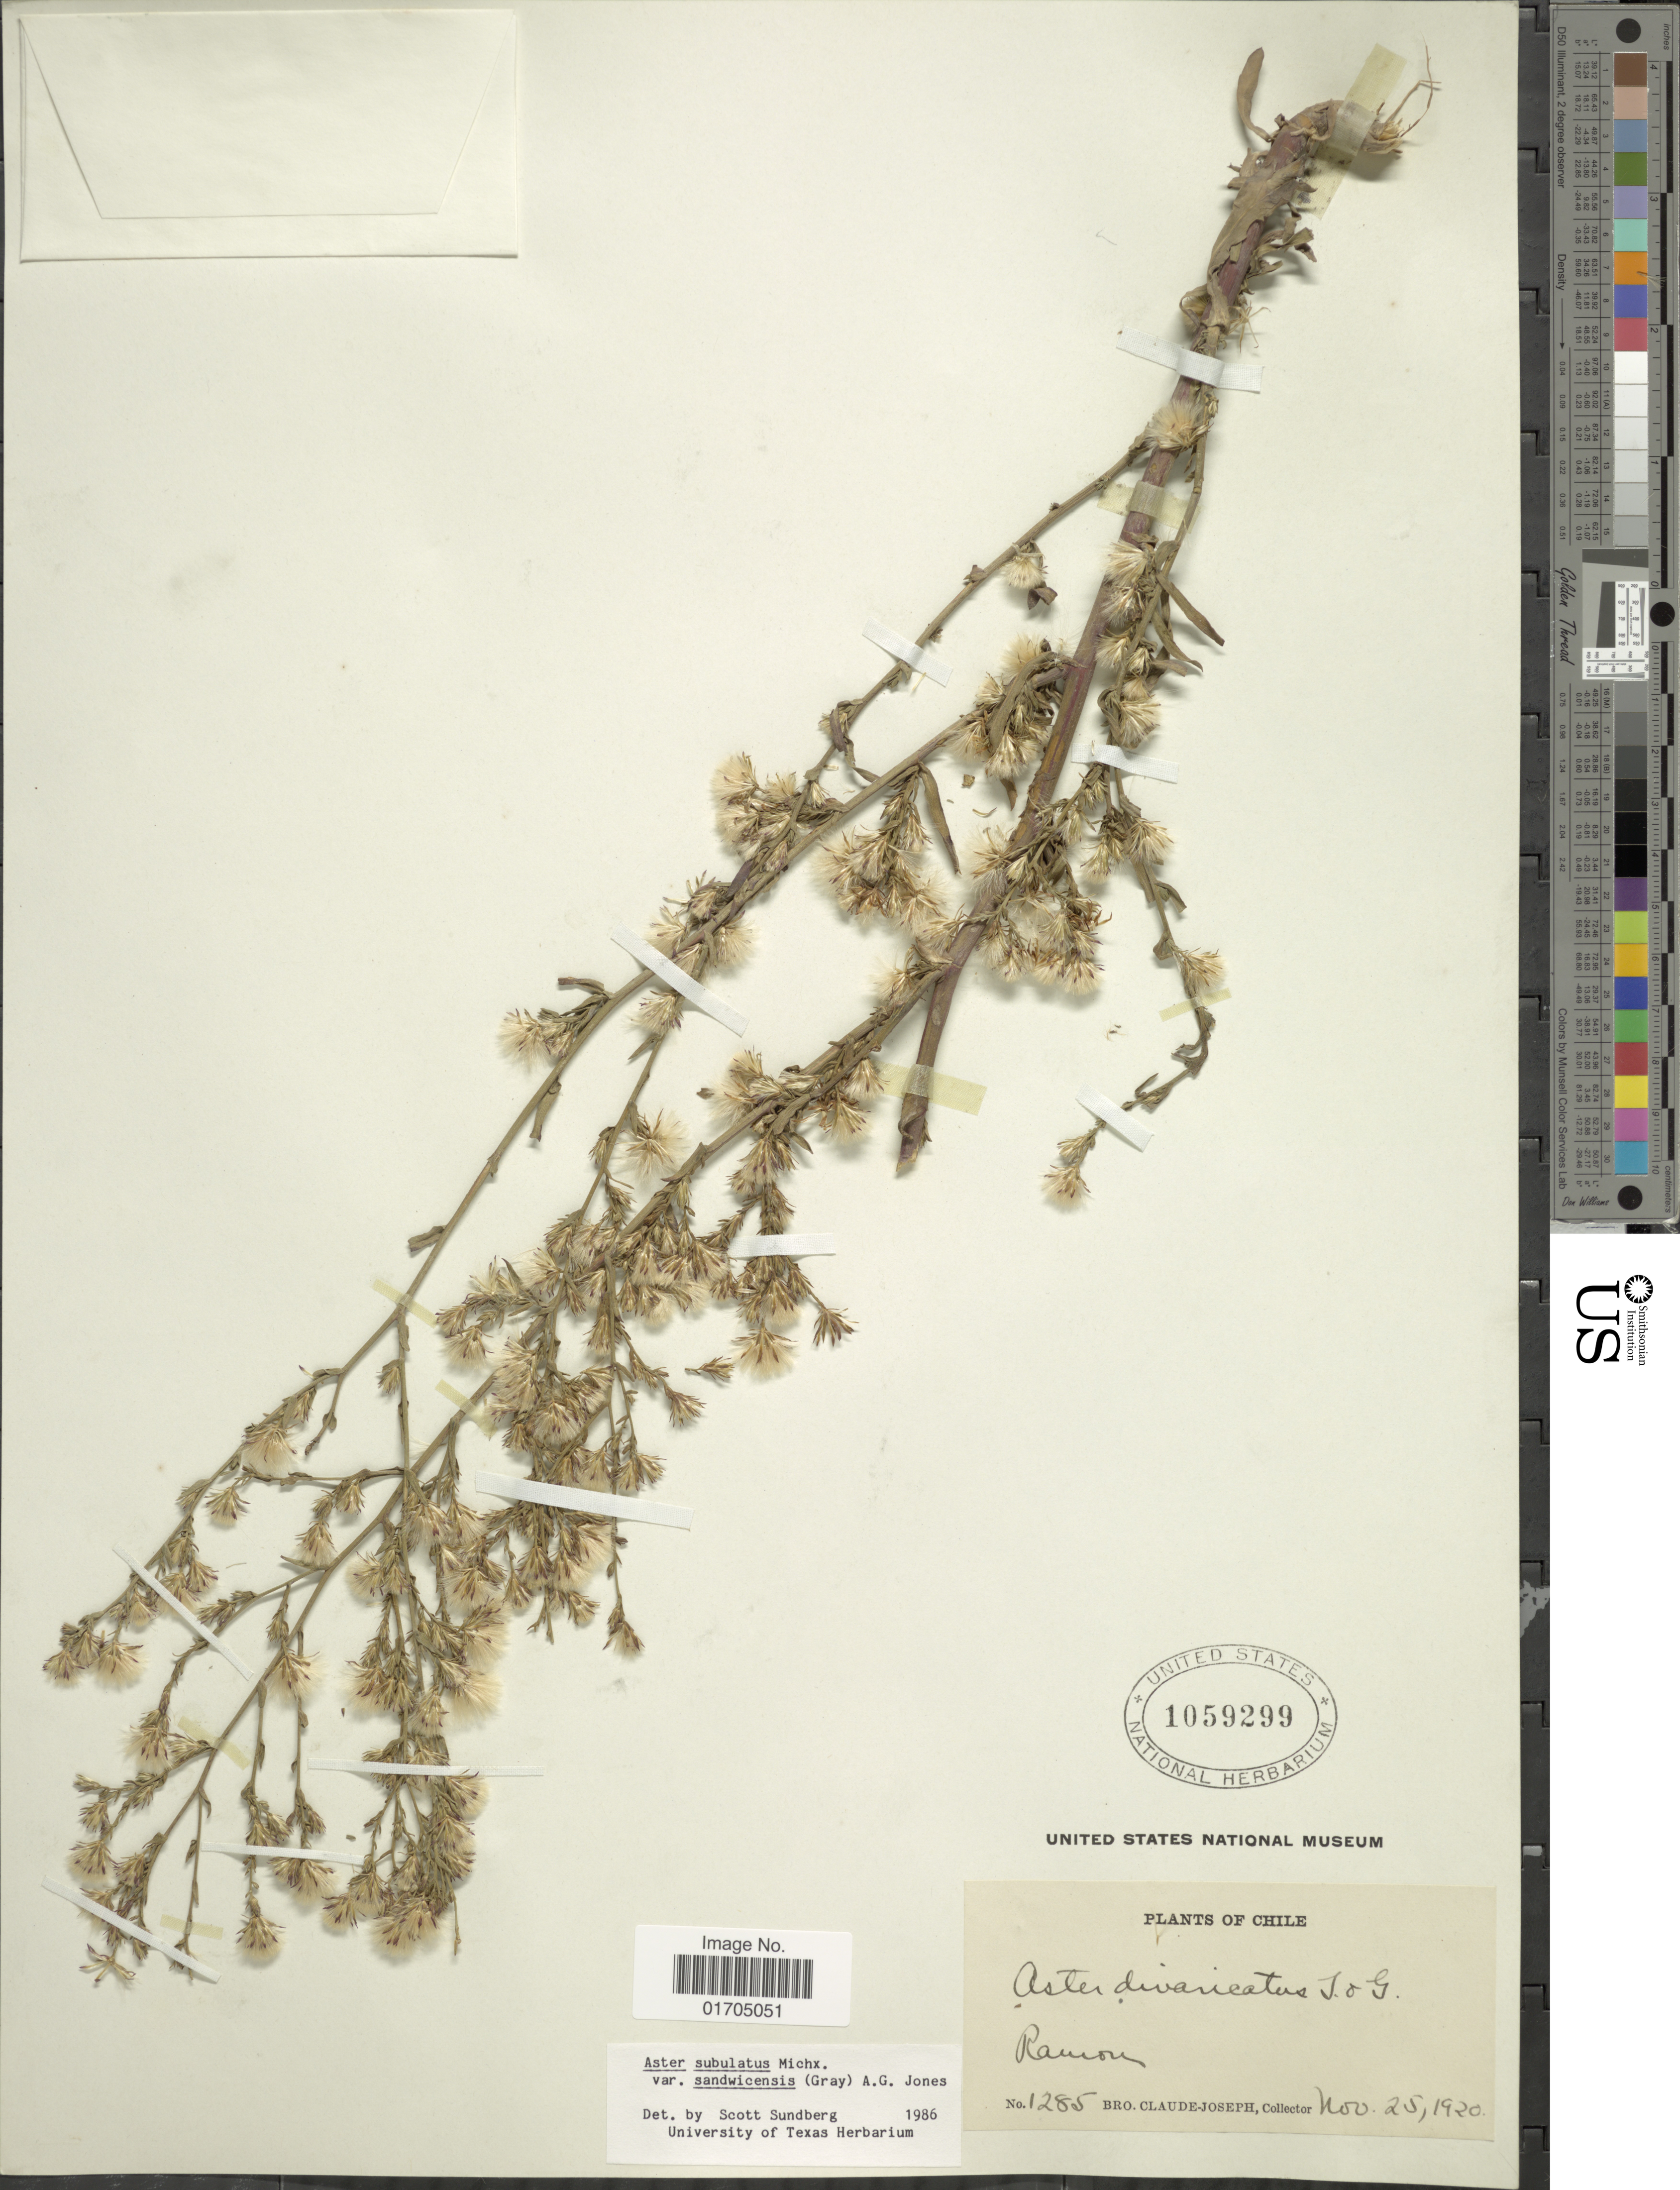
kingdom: Plantae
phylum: Tracheophyta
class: Magnoliopsida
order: Asterales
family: Asteraceae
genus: Symphyotrichum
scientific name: Symphyotrichum subulatum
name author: (Michx.) G.L. Nesom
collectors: Bro. Claude-Joseph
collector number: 1285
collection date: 1920-11-25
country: Chile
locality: Ramon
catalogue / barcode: US 1059299